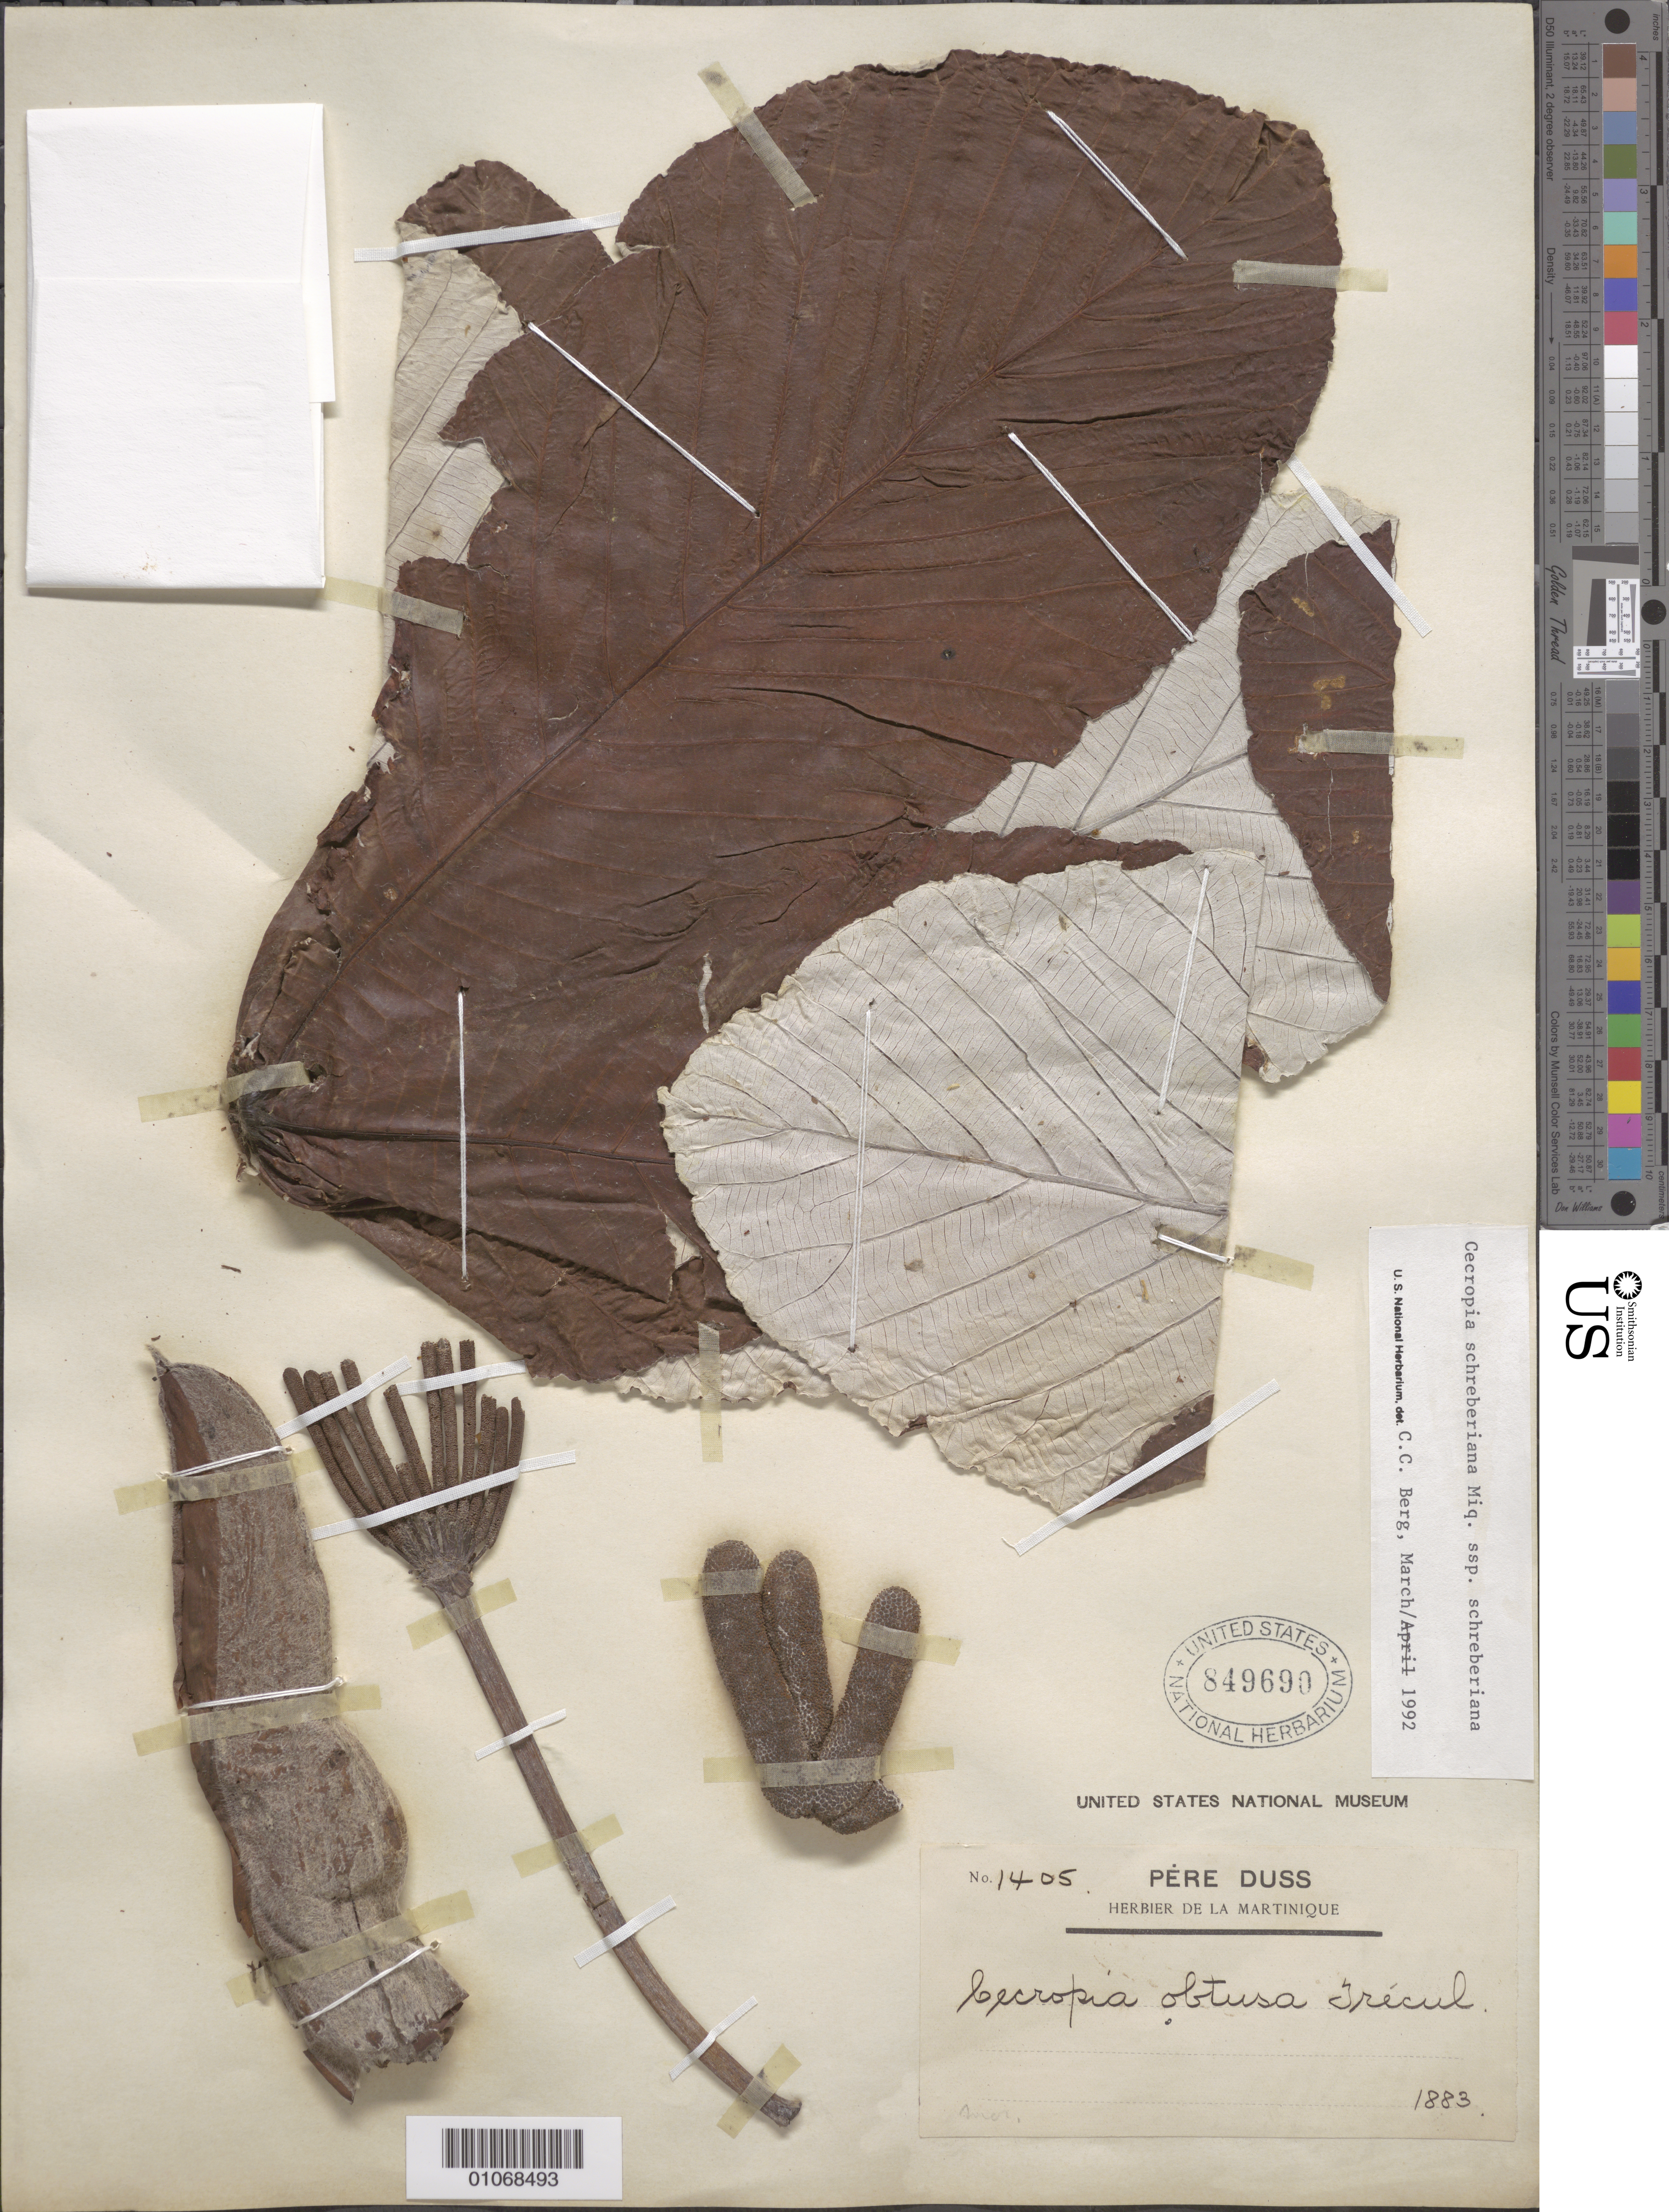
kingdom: Plantae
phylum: Tracheophyta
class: Magnoliopsida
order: Rosales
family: Urticaceae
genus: Cecropia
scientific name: Cecropia schreberiana subsp. schreberiana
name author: Miq.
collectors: Père Duss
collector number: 1405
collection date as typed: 01 Jan 1883 to 31 Dec 1883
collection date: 1883-01-01/1883-12-31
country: Martinique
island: Martinique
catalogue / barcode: US 849690